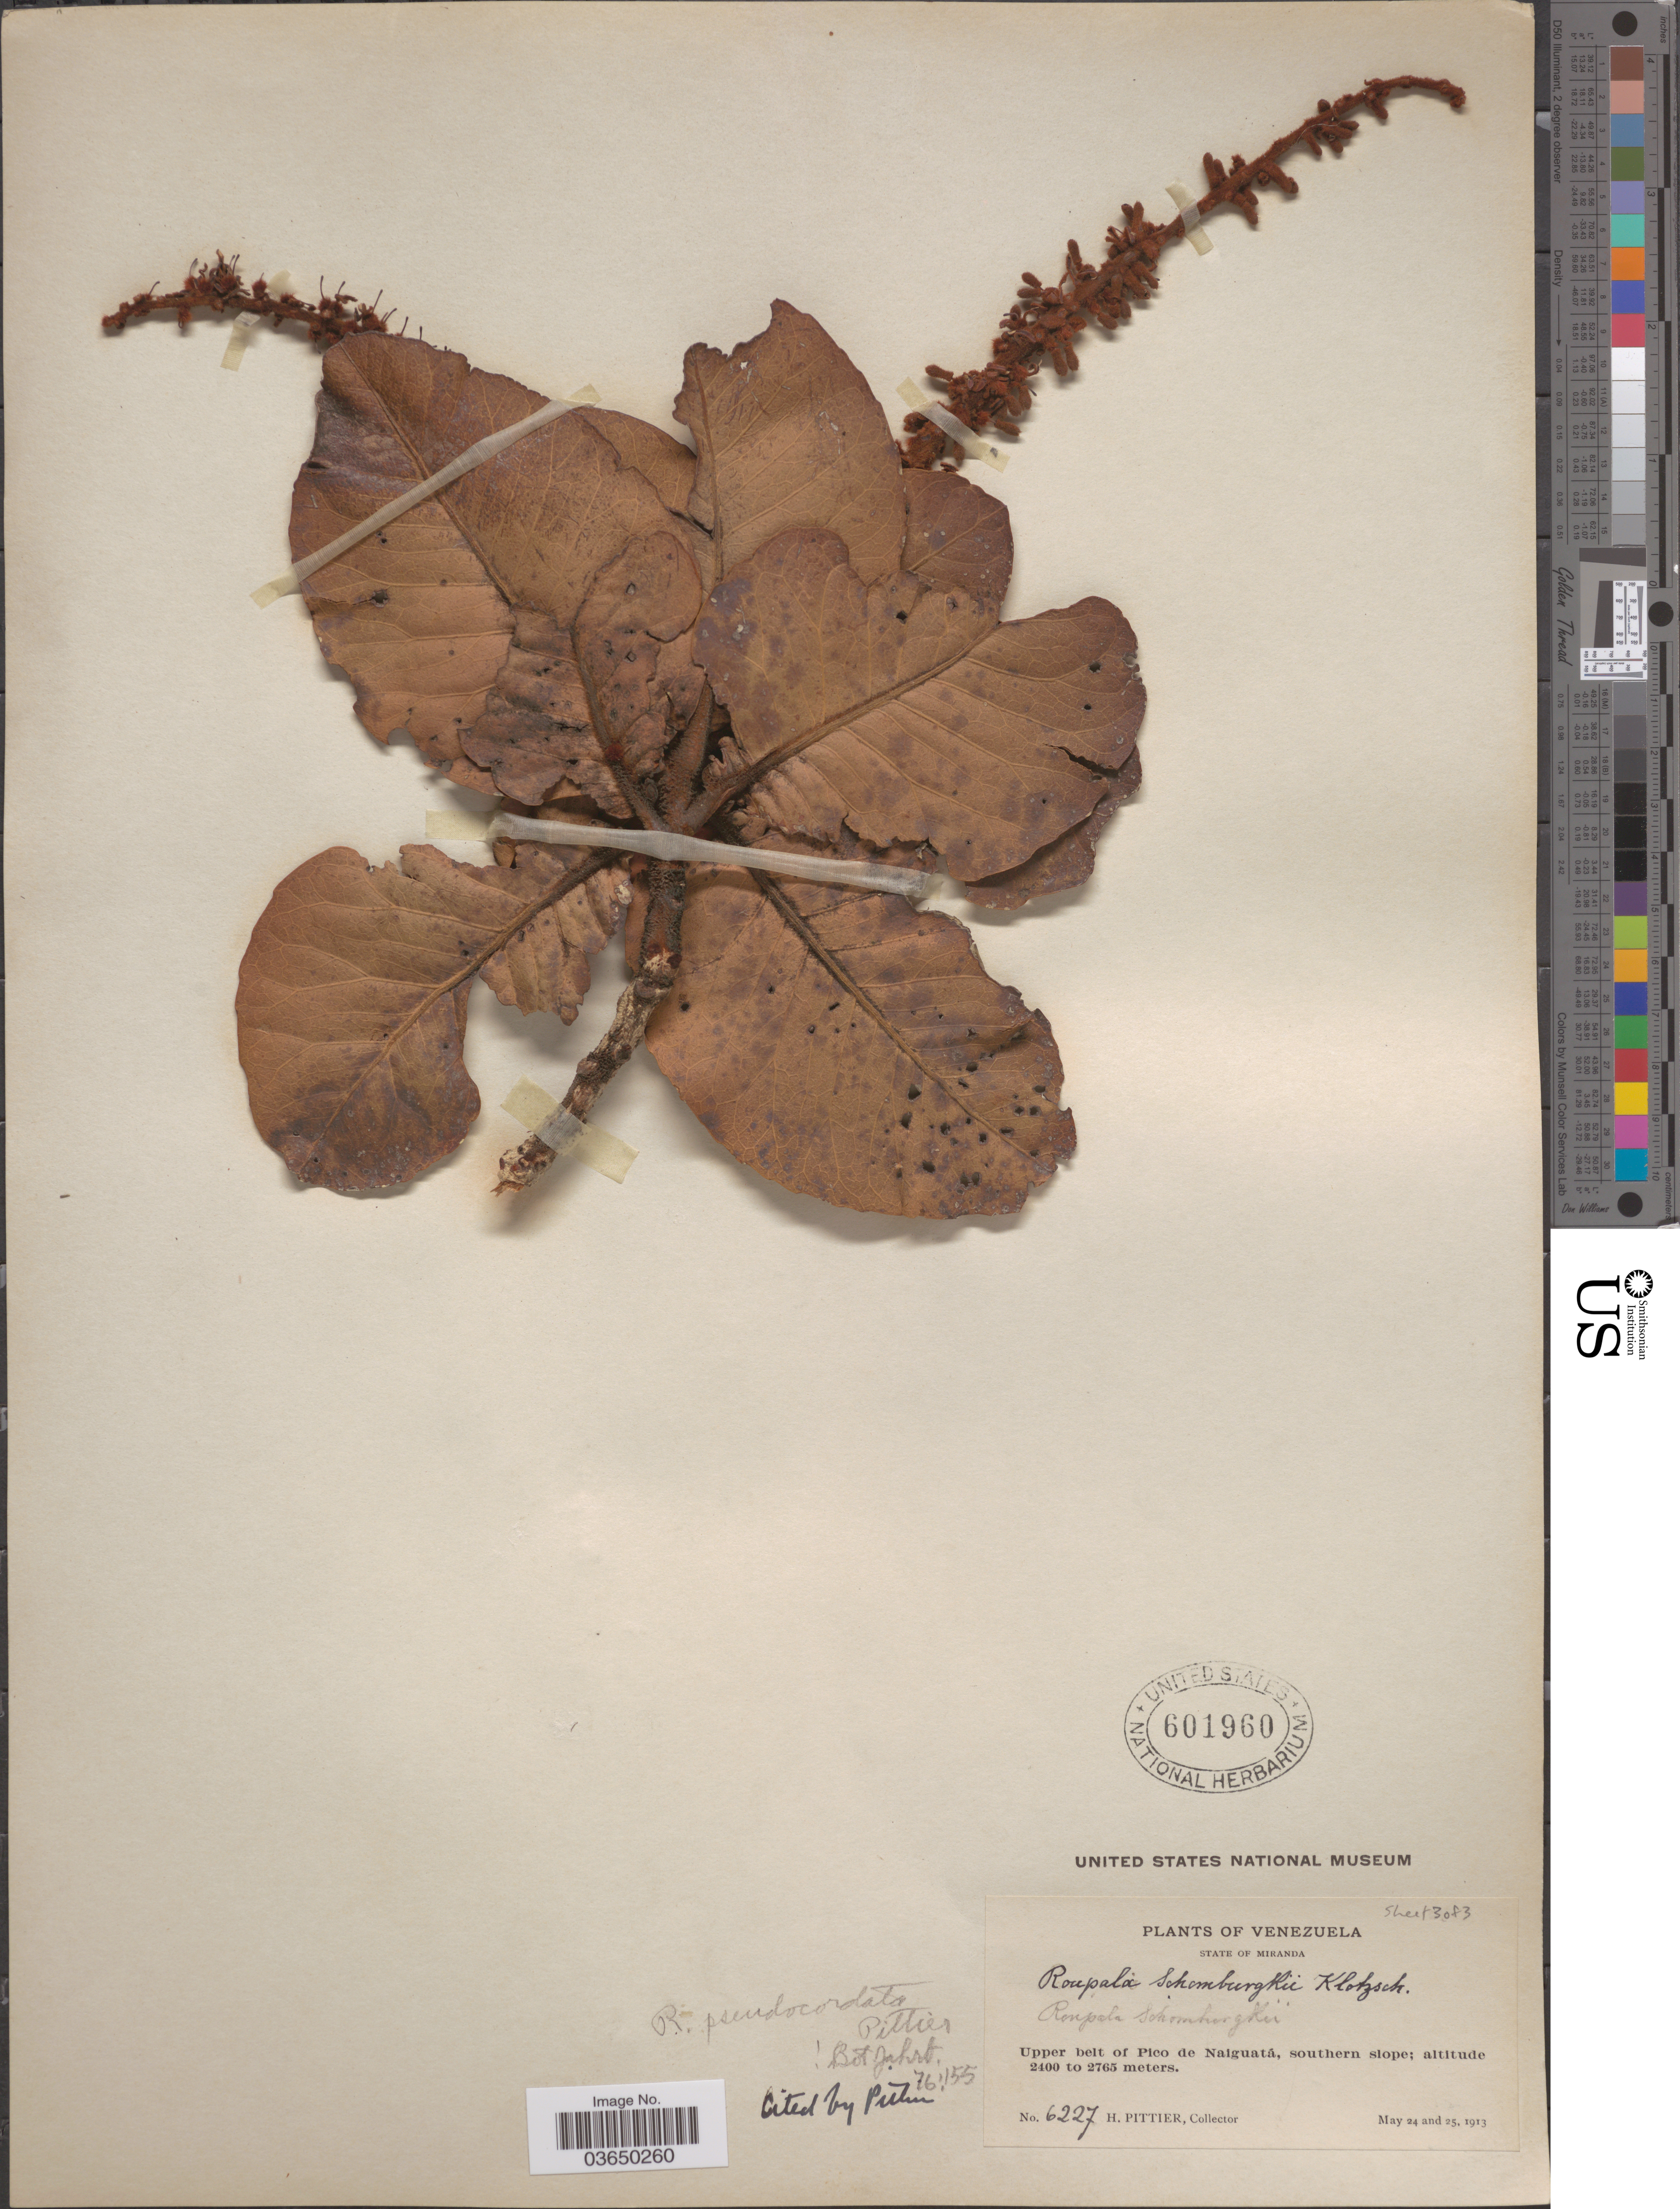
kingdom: Plantae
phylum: Tracheophyta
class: Magnoliopsida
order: Proteales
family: Proteaceae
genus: Roupala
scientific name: Roupala pseudocordata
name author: Pittier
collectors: H. F. Pittier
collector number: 6227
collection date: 1913-05-24/1913-05-25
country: Venezuela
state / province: Miranda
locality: Upper belt of Pico de Naiguatá, southern slope.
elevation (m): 2400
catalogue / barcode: US 601960